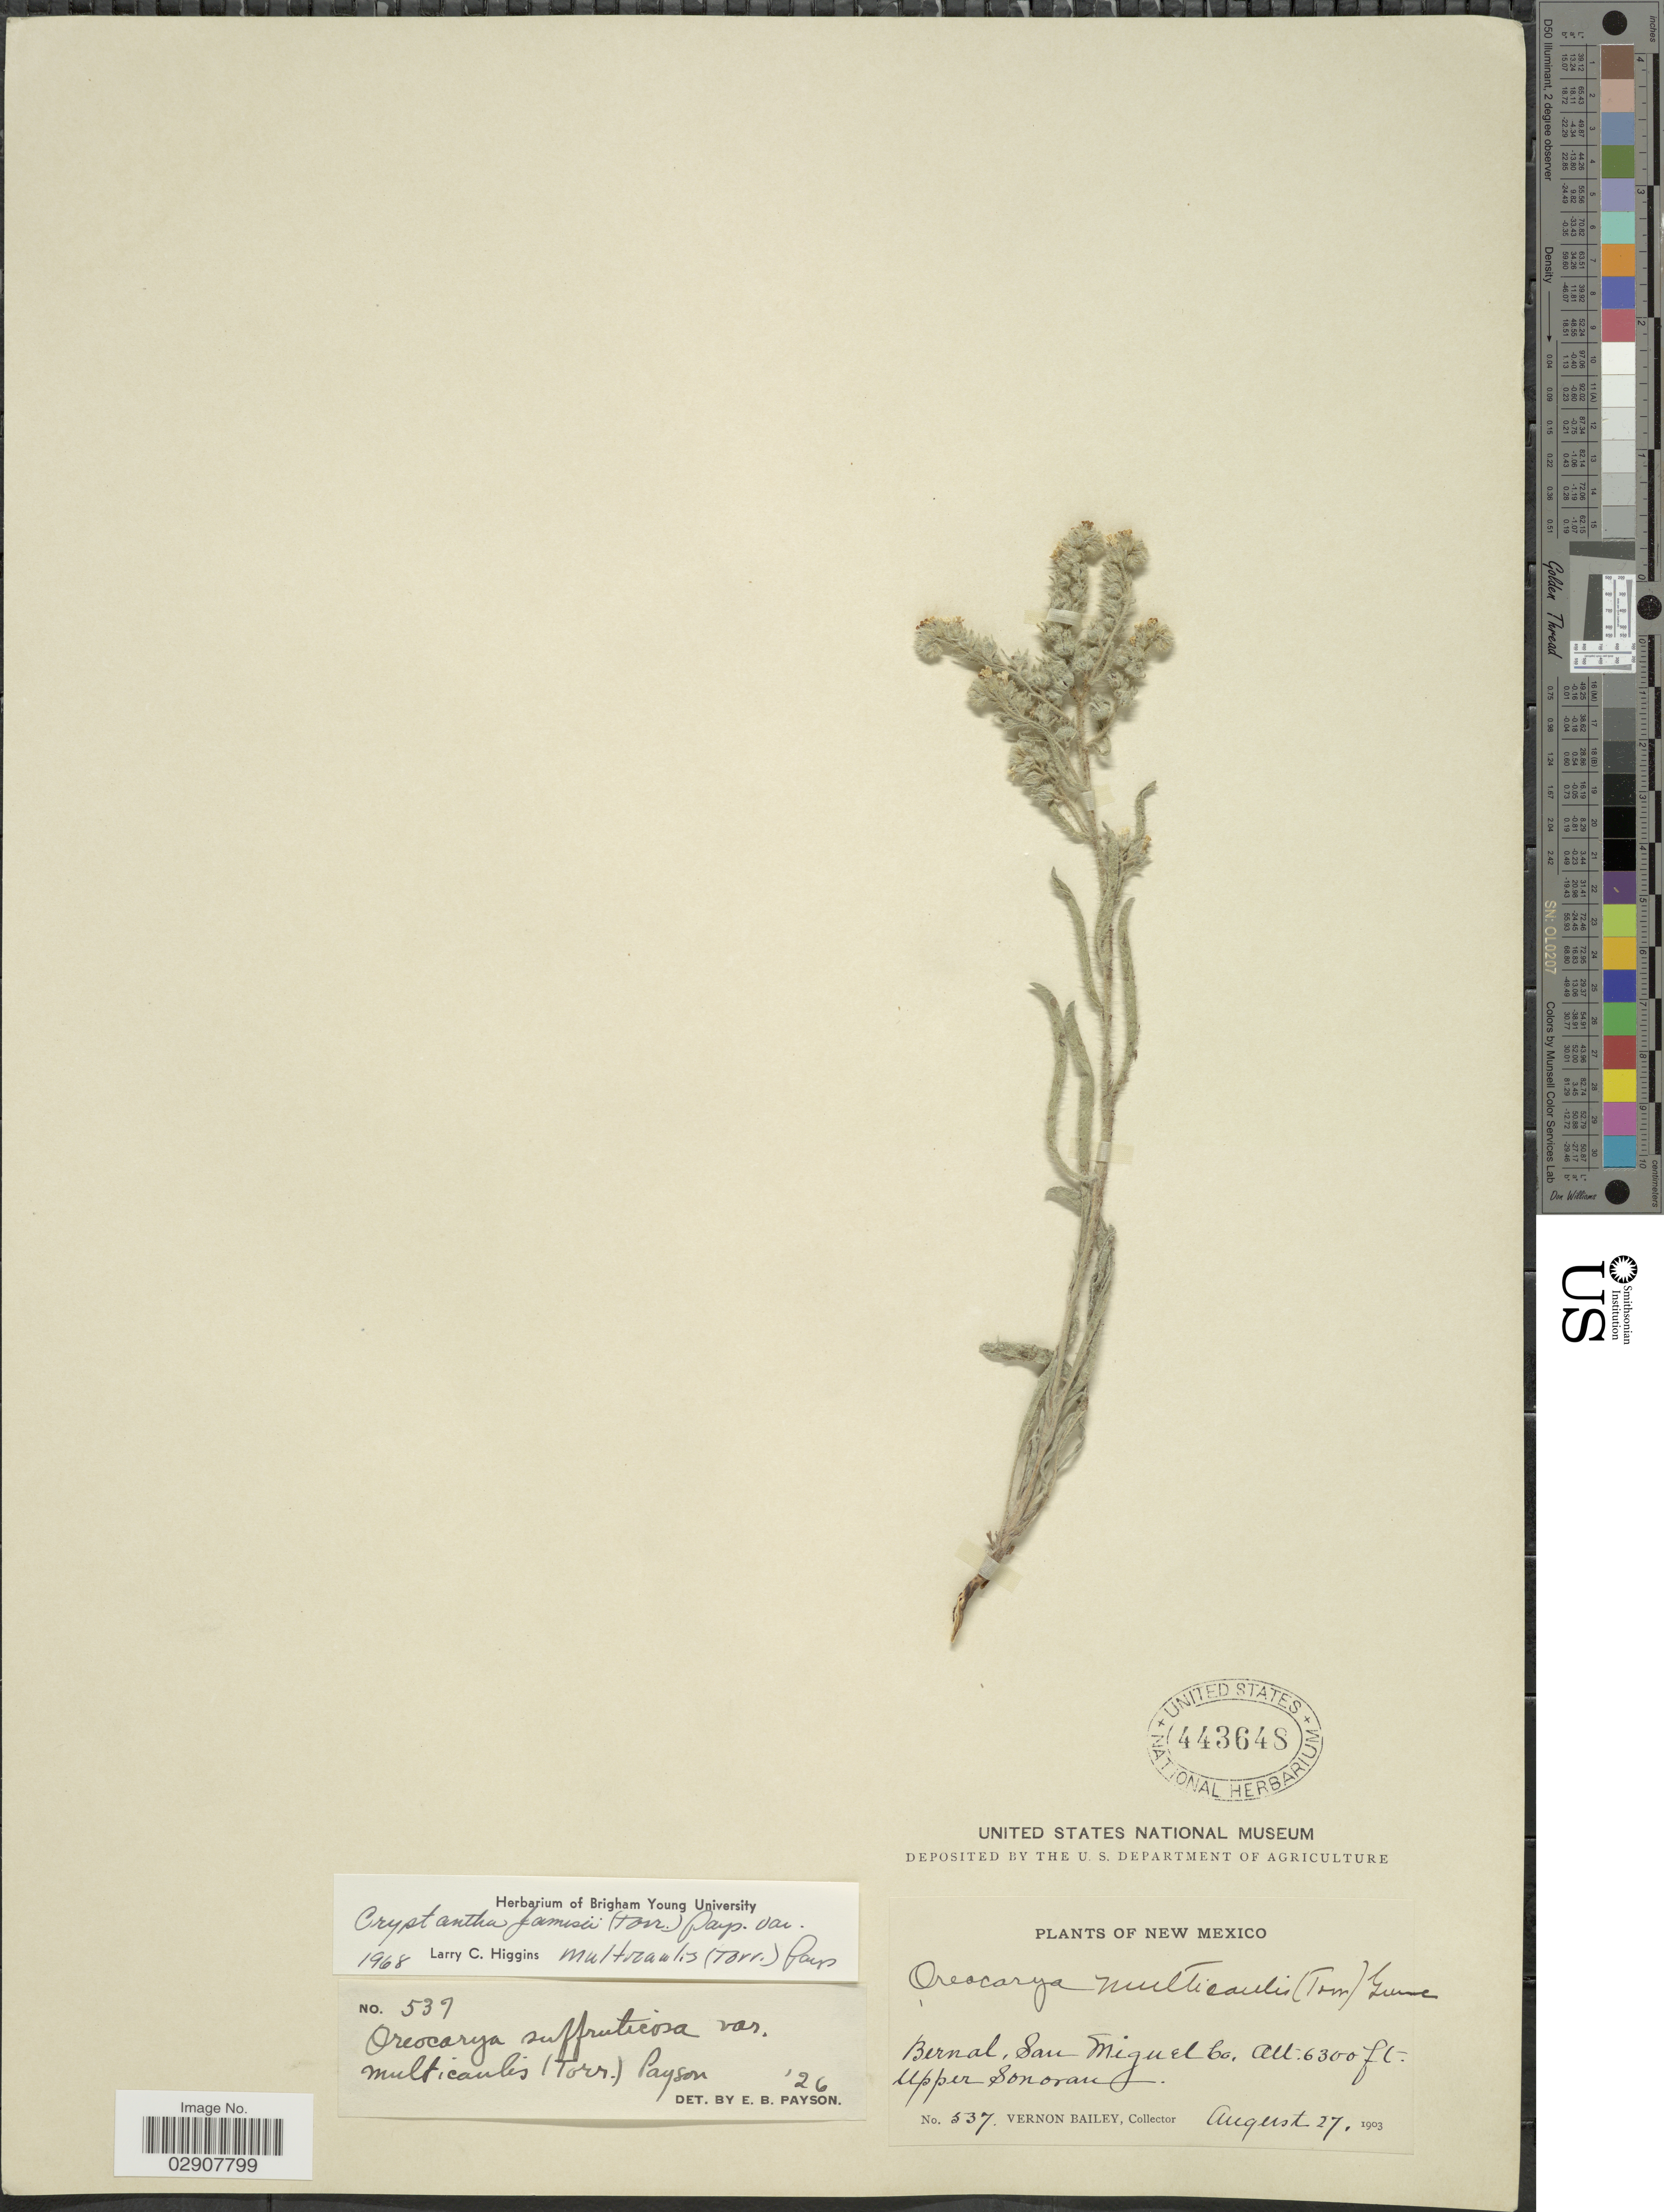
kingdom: Plantae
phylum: Tracheophyta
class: Magnoliopsida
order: Boraginales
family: Boraginaceae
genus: Cryptantha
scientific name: Cryptantha jamesii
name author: (Torr.) Payson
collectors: V. O. Bailey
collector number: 537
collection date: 1903-08-27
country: United States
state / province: New Mexico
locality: Bernal, San Miguel Co. Upper Sonoran. New Mexico.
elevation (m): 1920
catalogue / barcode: US 443648